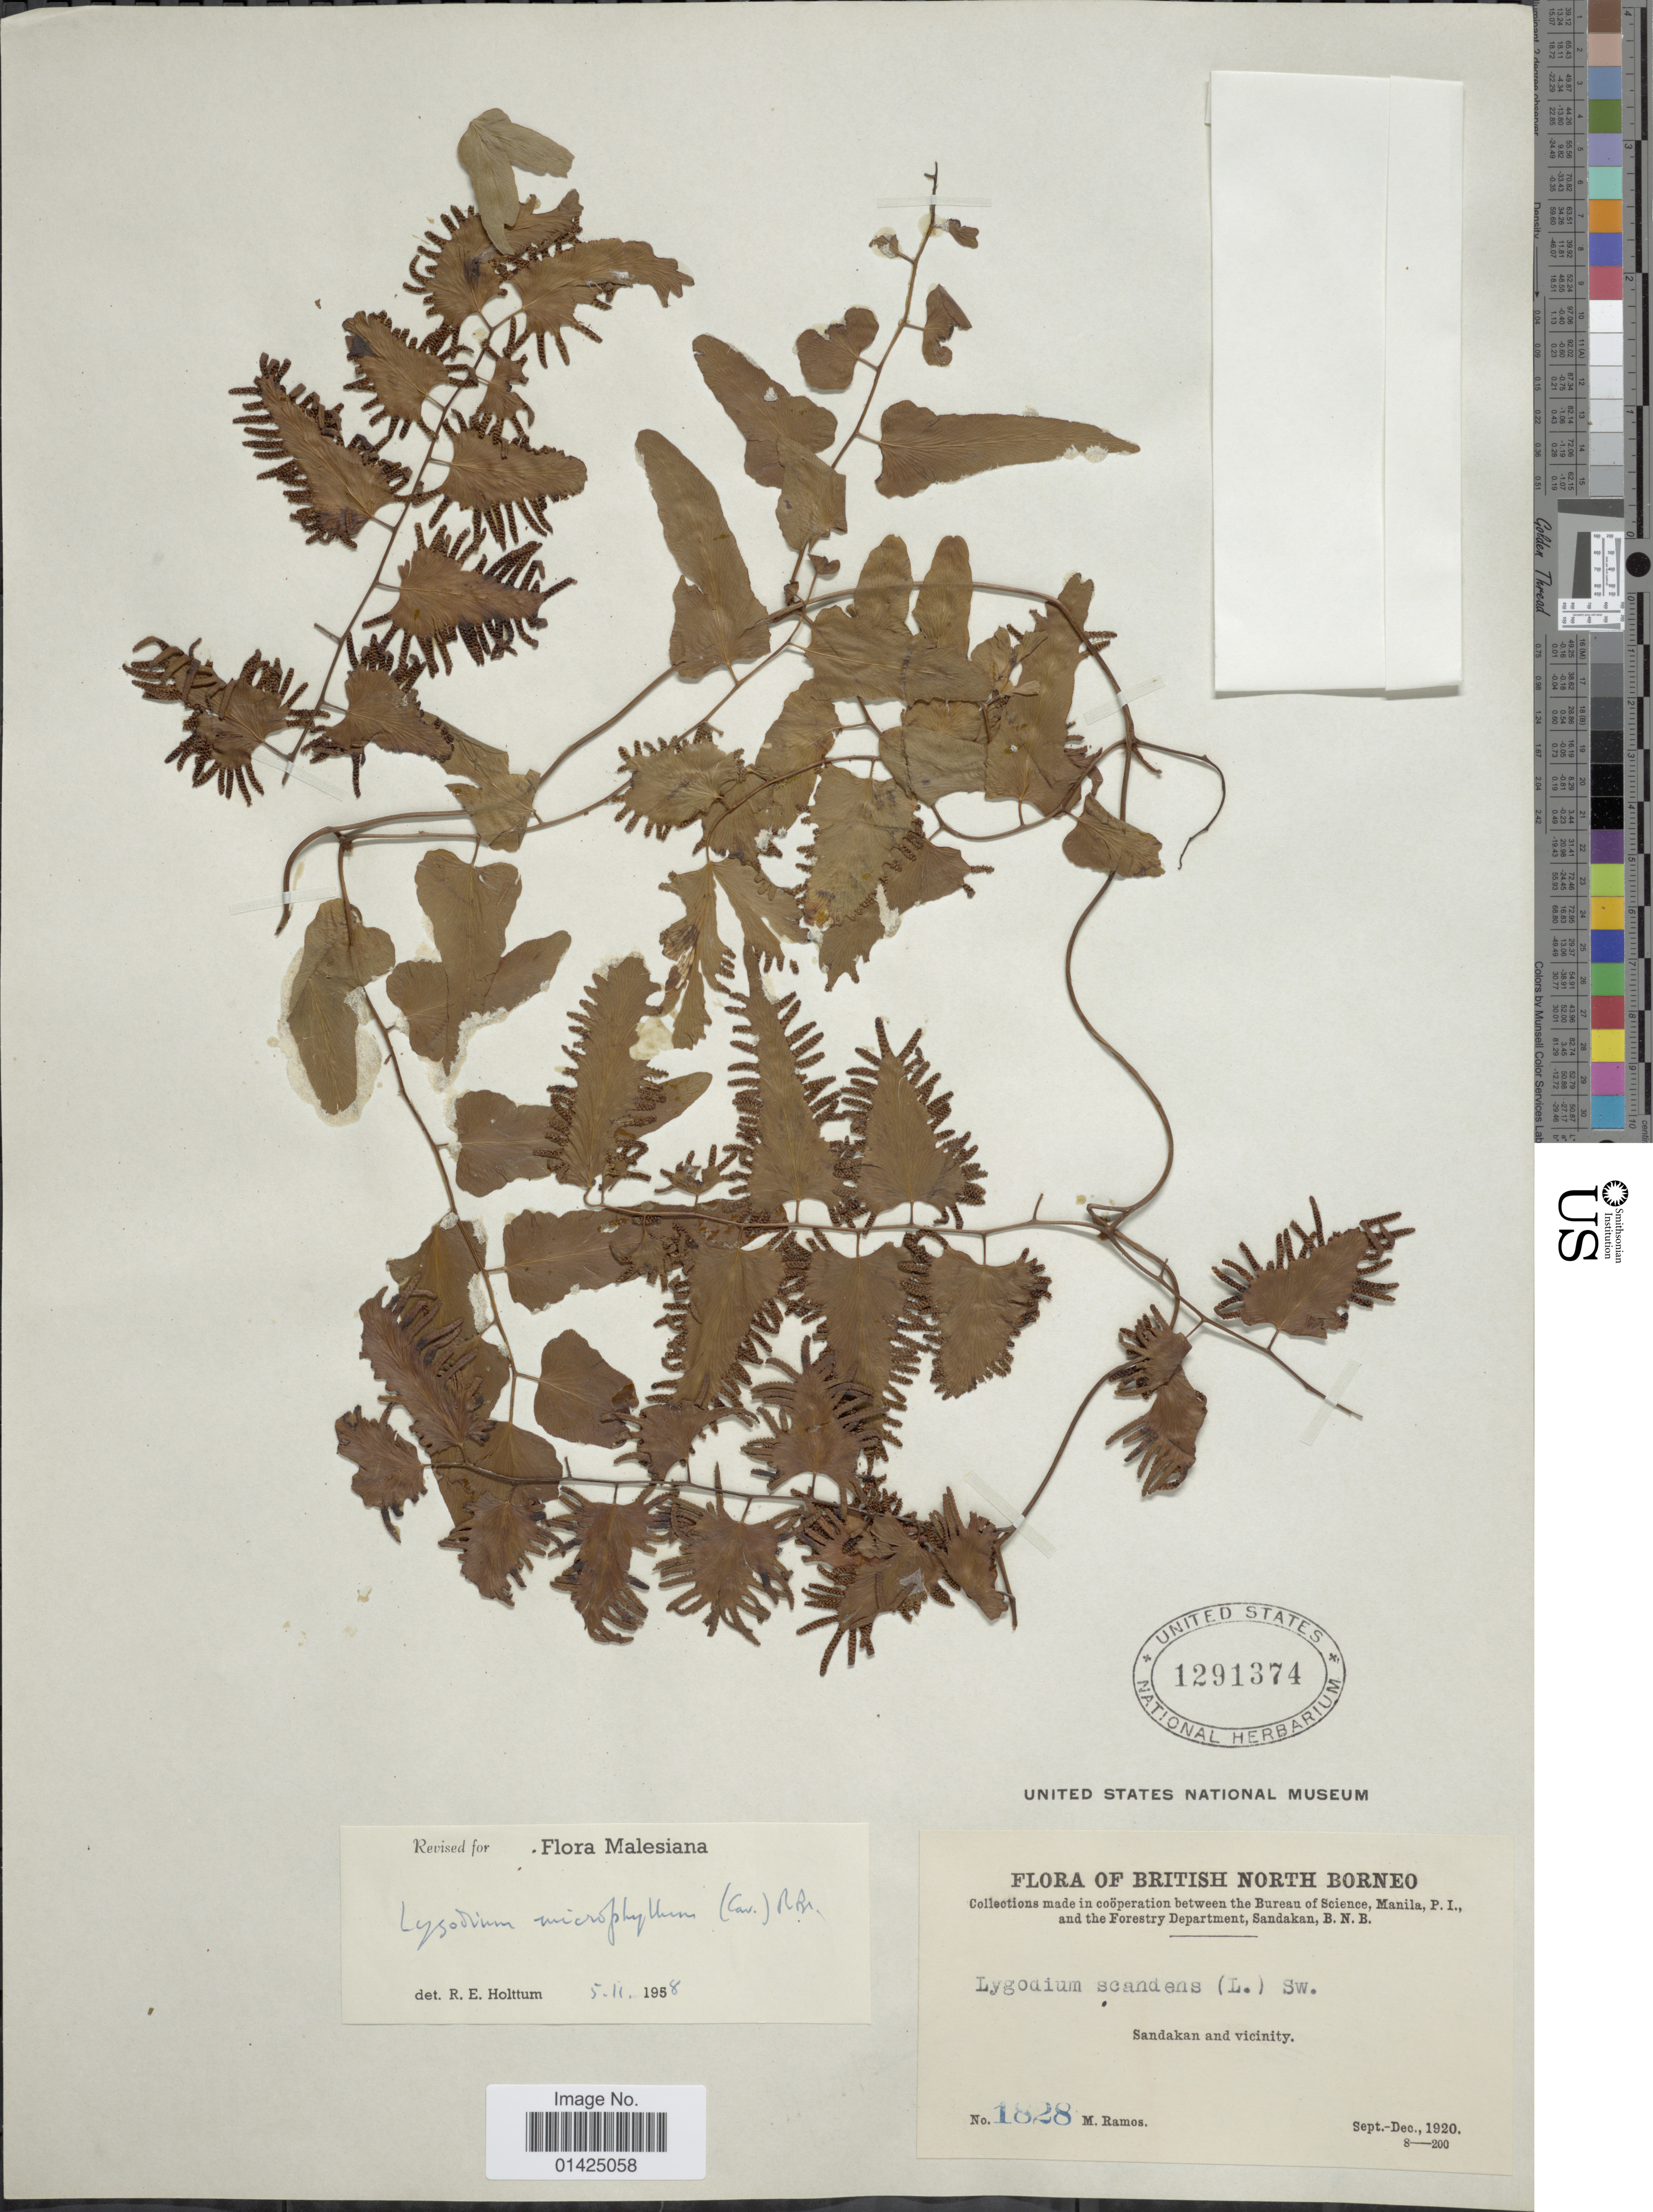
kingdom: Plantae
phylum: Tracheophyta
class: Polypodiopsida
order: Schizaeales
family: Lygodiaceae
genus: Lygodium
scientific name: Lygodium microphyllum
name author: (Cav.) R. Br.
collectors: M. Ramos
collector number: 1828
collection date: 1920-09/1920-12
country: Malaysia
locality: British North Borneo, Sandakan and vicinity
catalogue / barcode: US 1291374